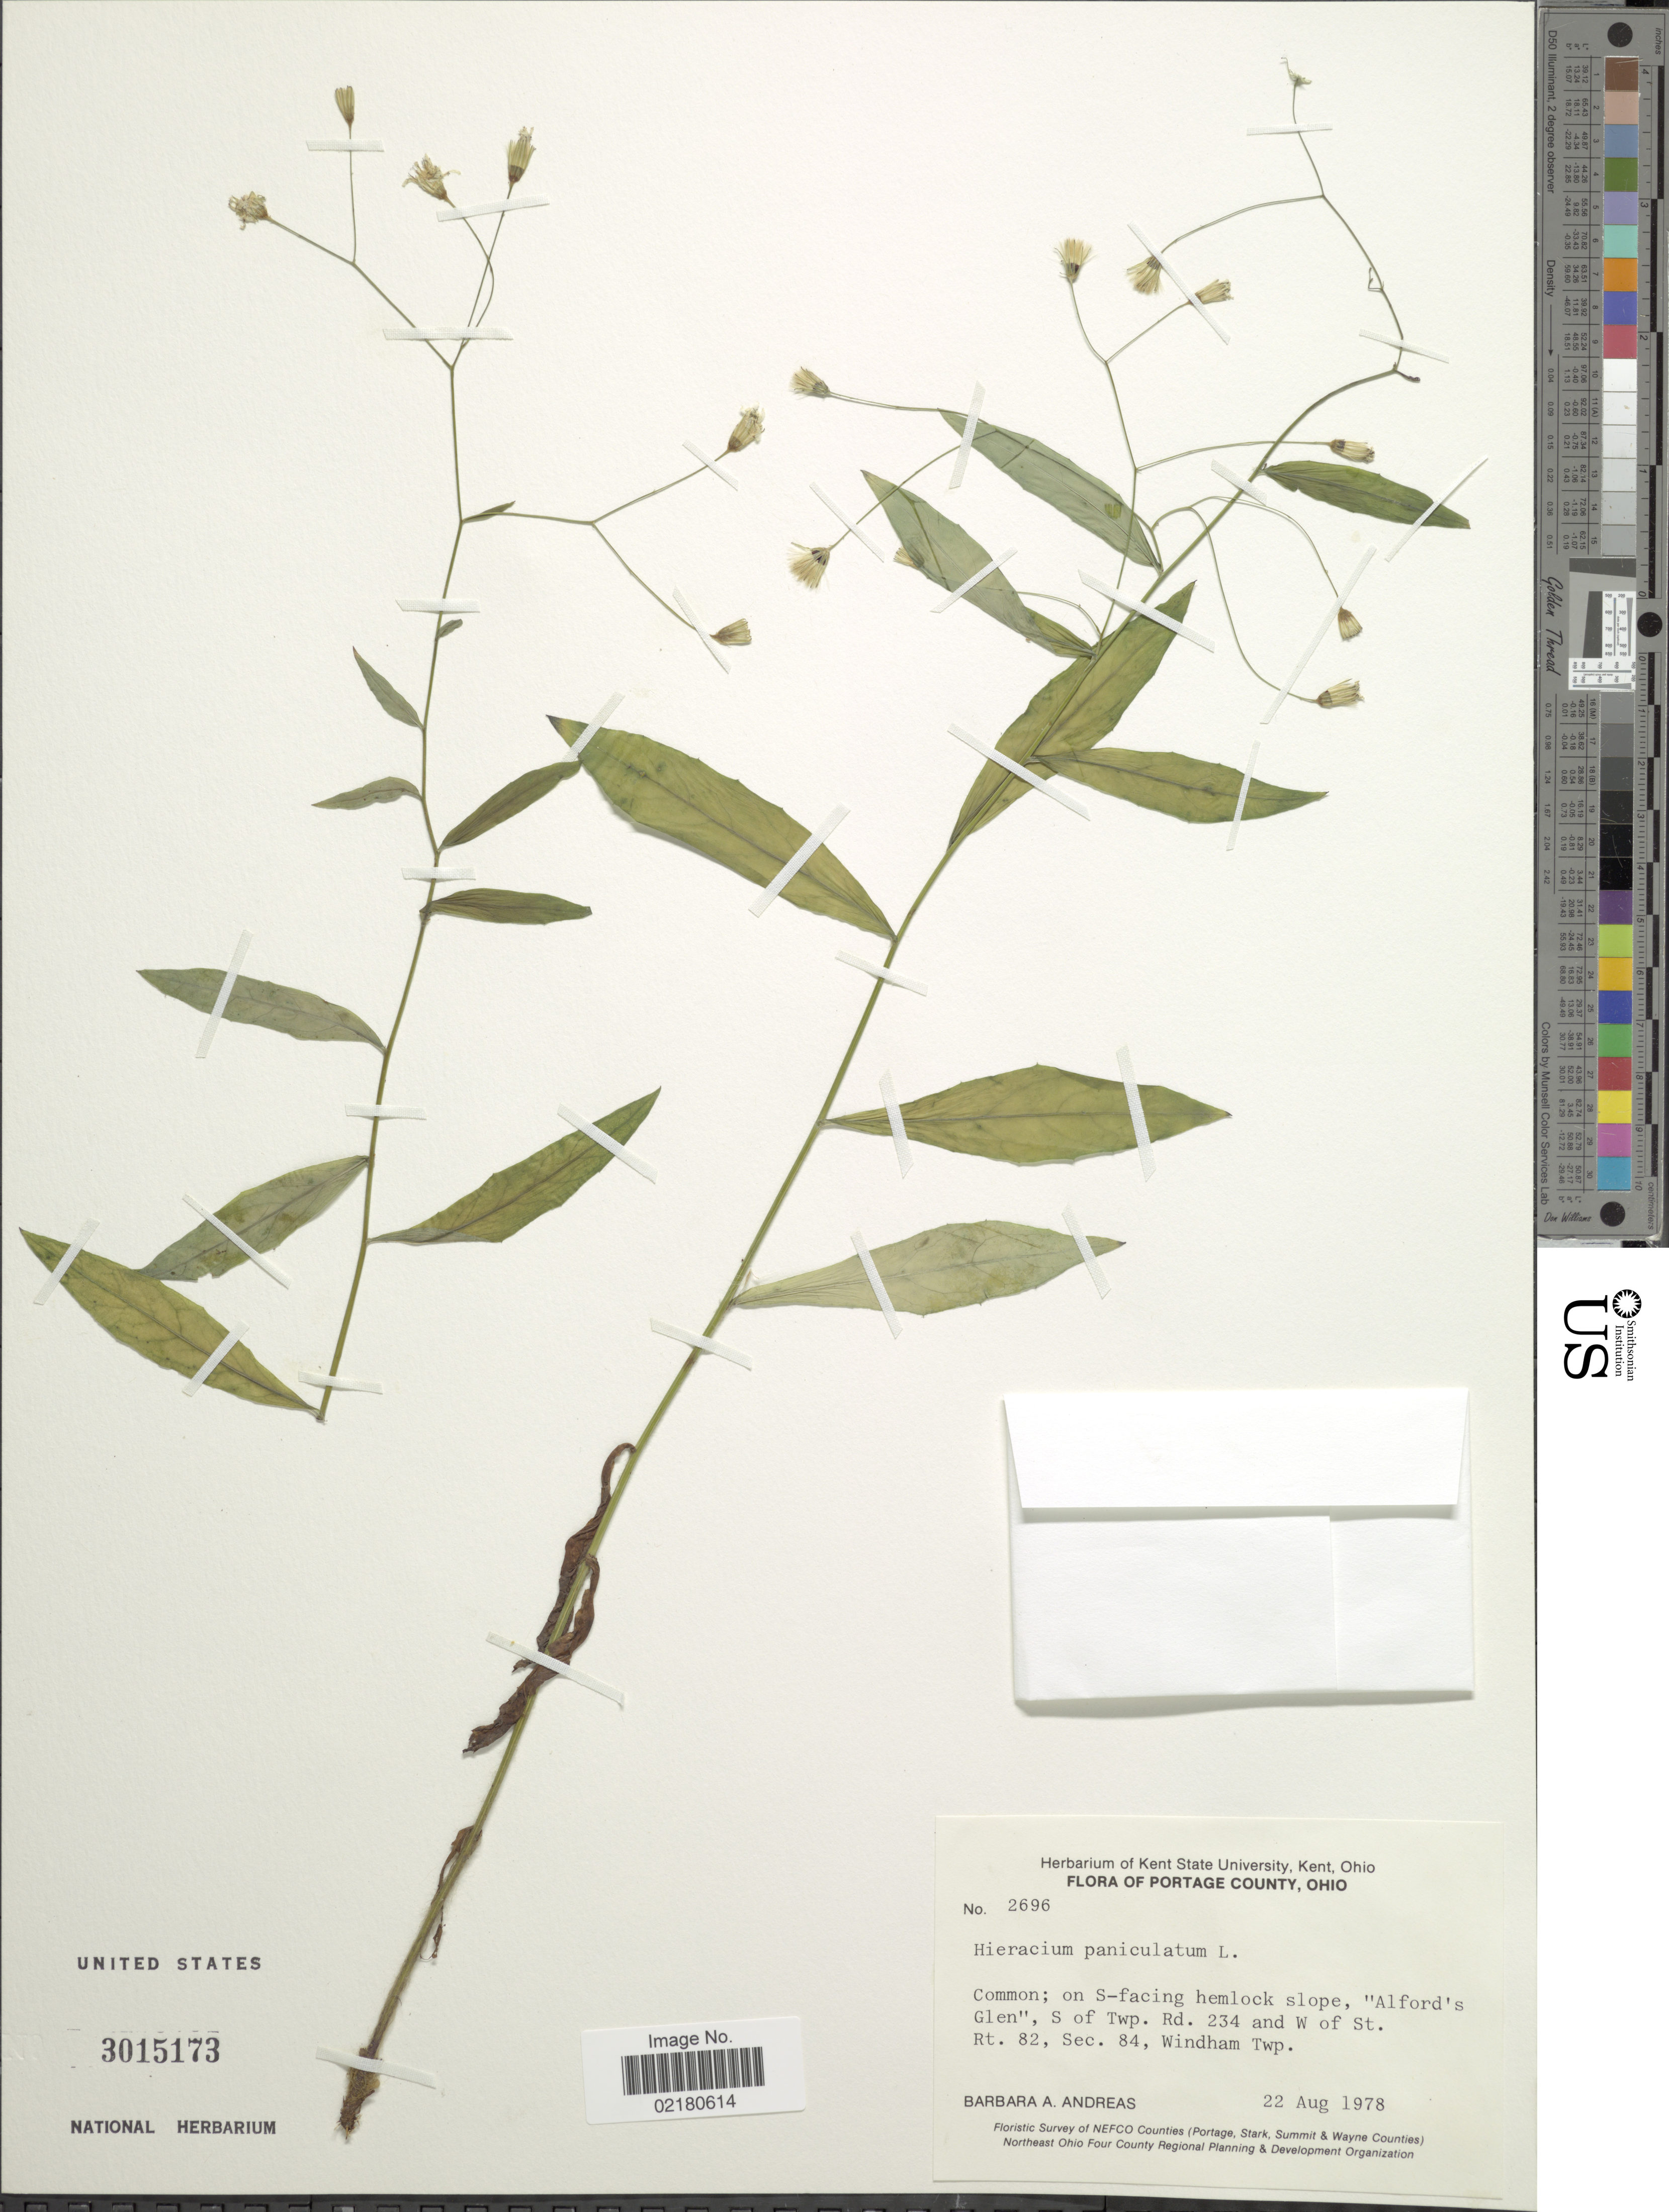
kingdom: Plantae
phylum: Tracheophyta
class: Magnoliopsida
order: Asterales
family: Asteraceae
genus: Hieracium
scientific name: Hieracium paniculatum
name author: L.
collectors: B. A. Andreas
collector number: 2696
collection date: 1978-08-22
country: United States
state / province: Ohio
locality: Portage County ,Ohio Common: on S-facing hemlock slope "Alford's Glen", S of Twp. Rd. 234 and W of St. Rt. 82, Sec. 84, Windham Twp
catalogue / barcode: US 3015173